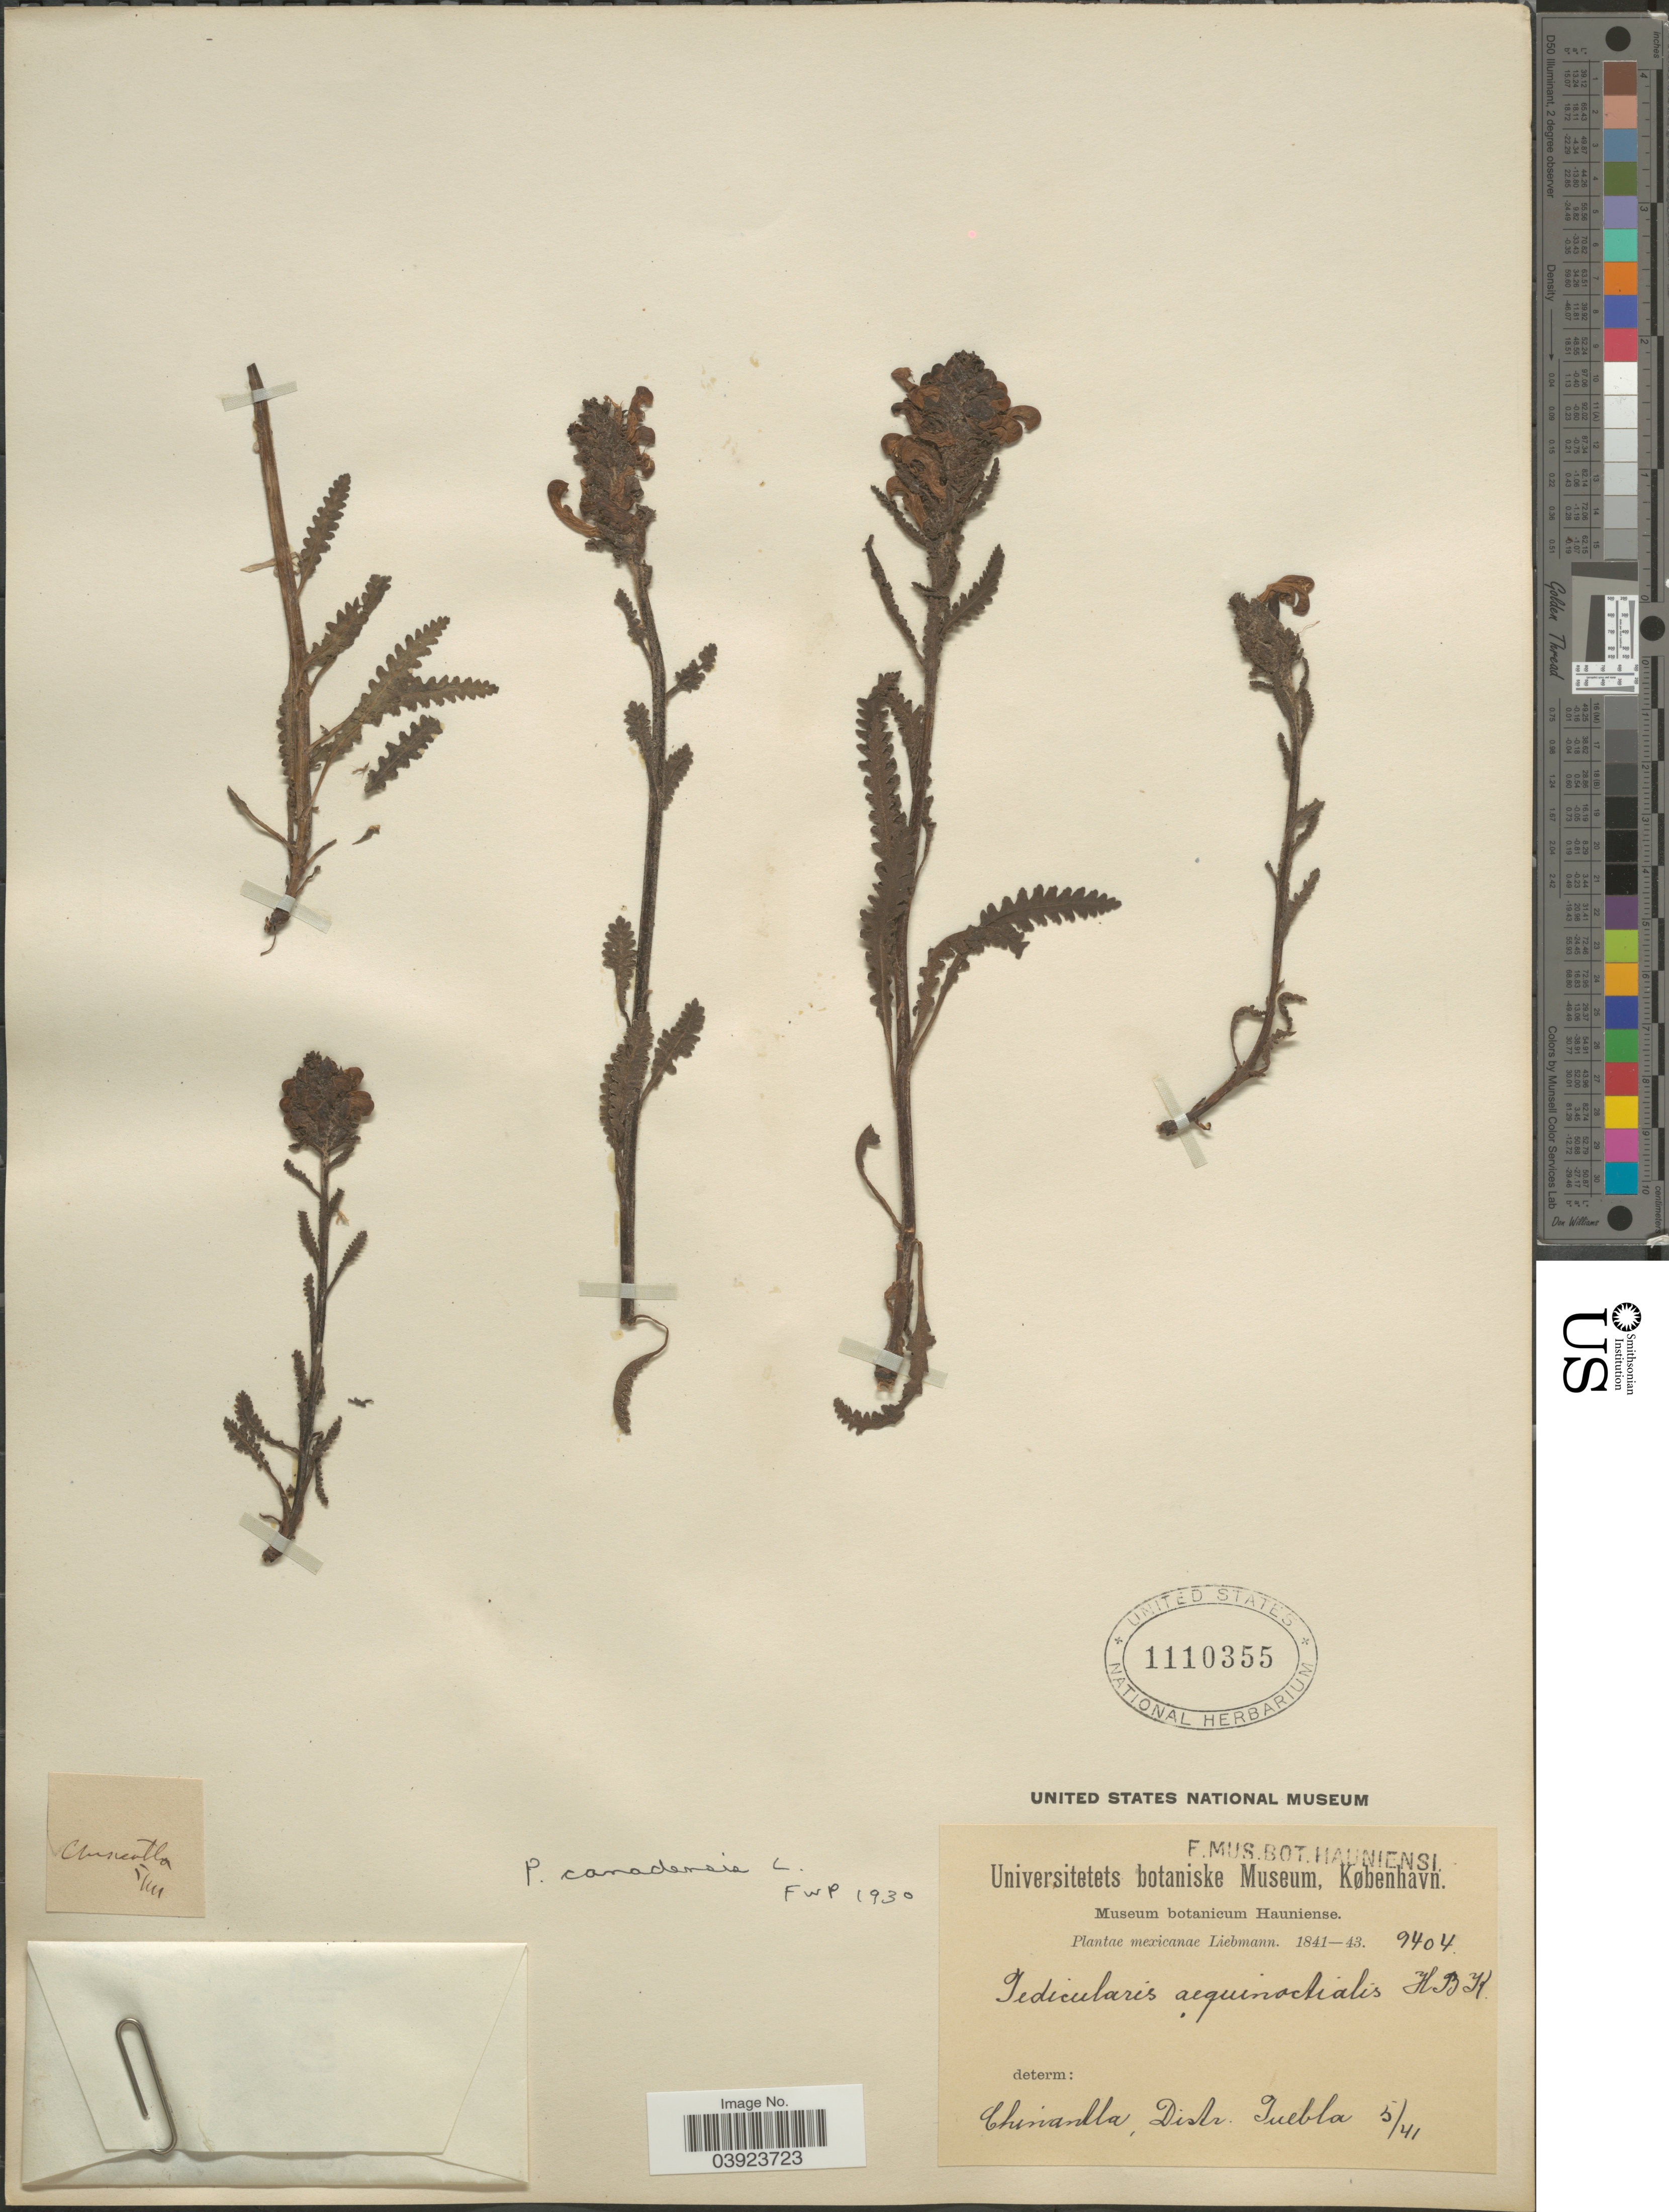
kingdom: Plantae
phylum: Tracheophyta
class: Magnoliopsida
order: Lamiales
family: Orobanchaceae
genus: Pedicularis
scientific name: Pedicularis canadensis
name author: L.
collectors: Liebmann, --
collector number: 9404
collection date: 1841-05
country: Mexico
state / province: Puebla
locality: Chinantla, Distr. Puebla.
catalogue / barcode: US 1110355